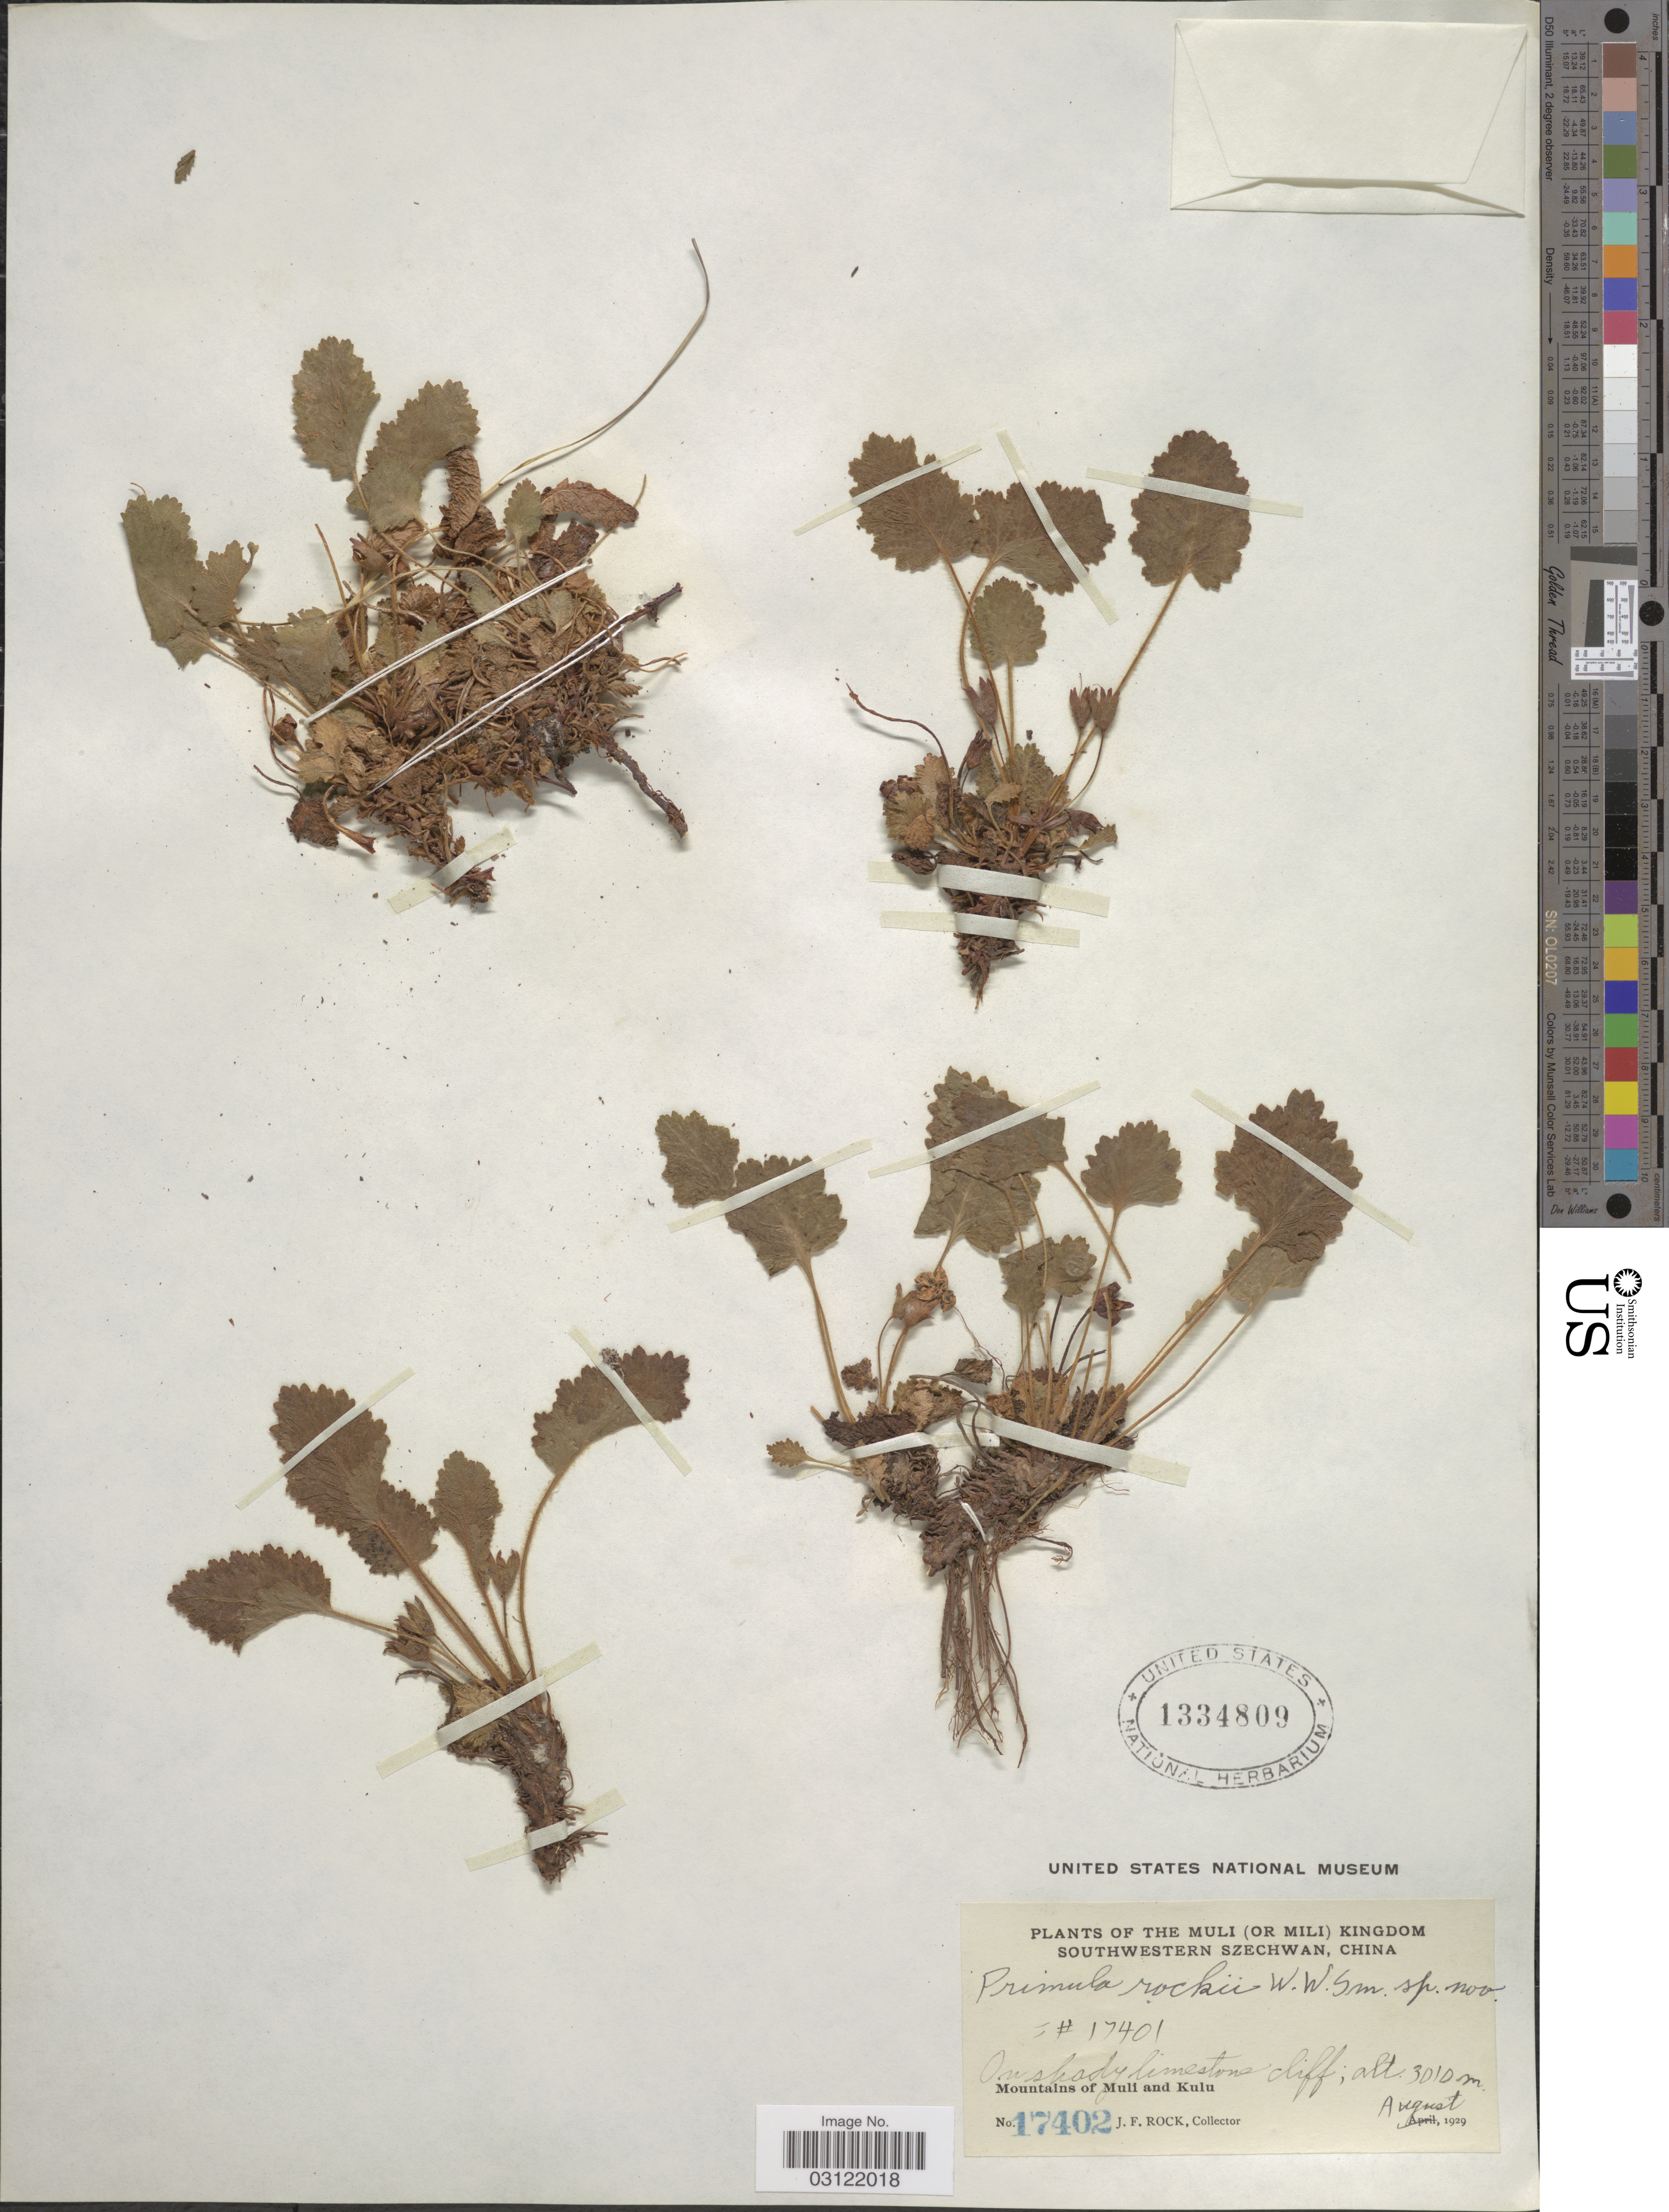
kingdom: Plantae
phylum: Tracheophyta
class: Magnoliopsida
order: Ericales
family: Primulaceae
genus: Primula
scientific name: Primula rockii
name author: W.W. Sm.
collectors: J. Rock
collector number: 17402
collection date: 1929-08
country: China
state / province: Sichuan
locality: The Muli (or Mili) Kingdom, Southwestern Szechwan, Mountains of Muli and Kulu.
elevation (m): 3010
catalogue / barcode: US 1334809